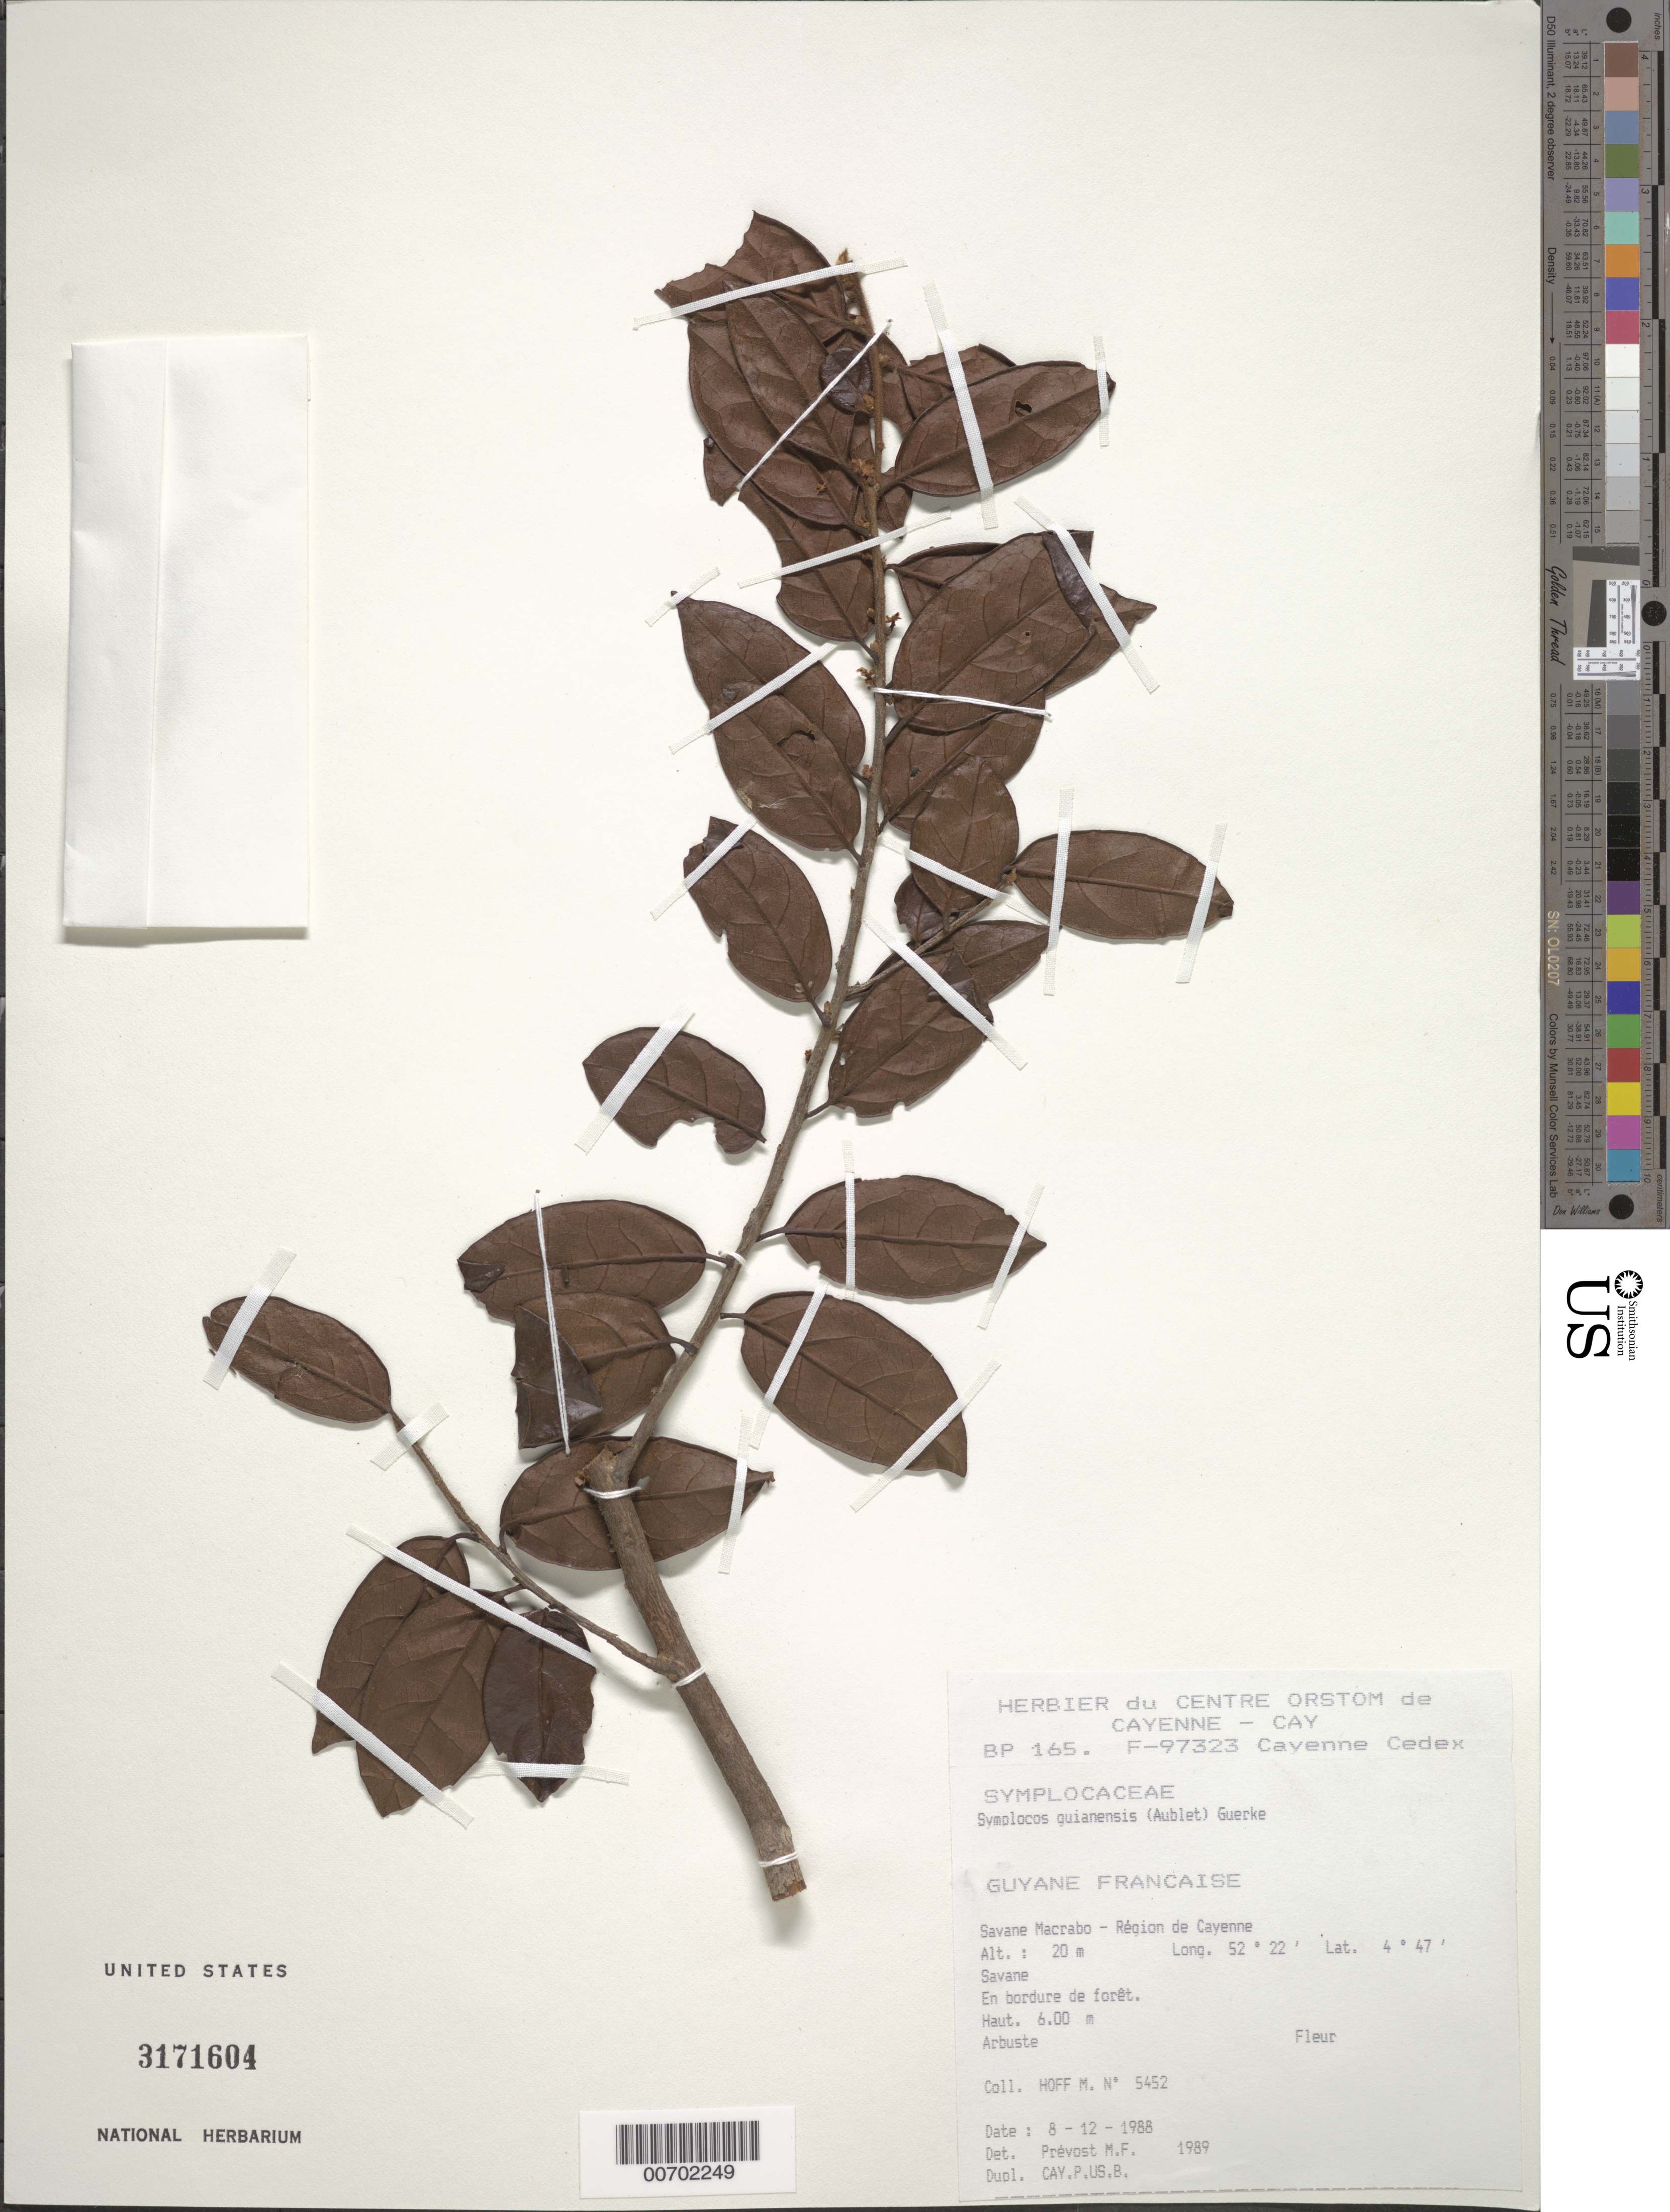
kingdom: Plantae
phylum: Tracheophyta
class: Magnoliopsida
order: Ericales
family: Symplocaceae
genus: Symplocos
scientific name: Symplocos guianensis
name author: (Aubl.) Gürke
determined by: Prévost, M.-F.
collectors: M. Hoff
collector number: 5452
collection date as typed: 8-Dec-88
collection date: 1988-12-08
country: French Guiana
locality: Savane Macrabo, région de Cayenne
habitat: Savanna, border of forest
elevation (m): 20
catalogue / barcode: US 3171604